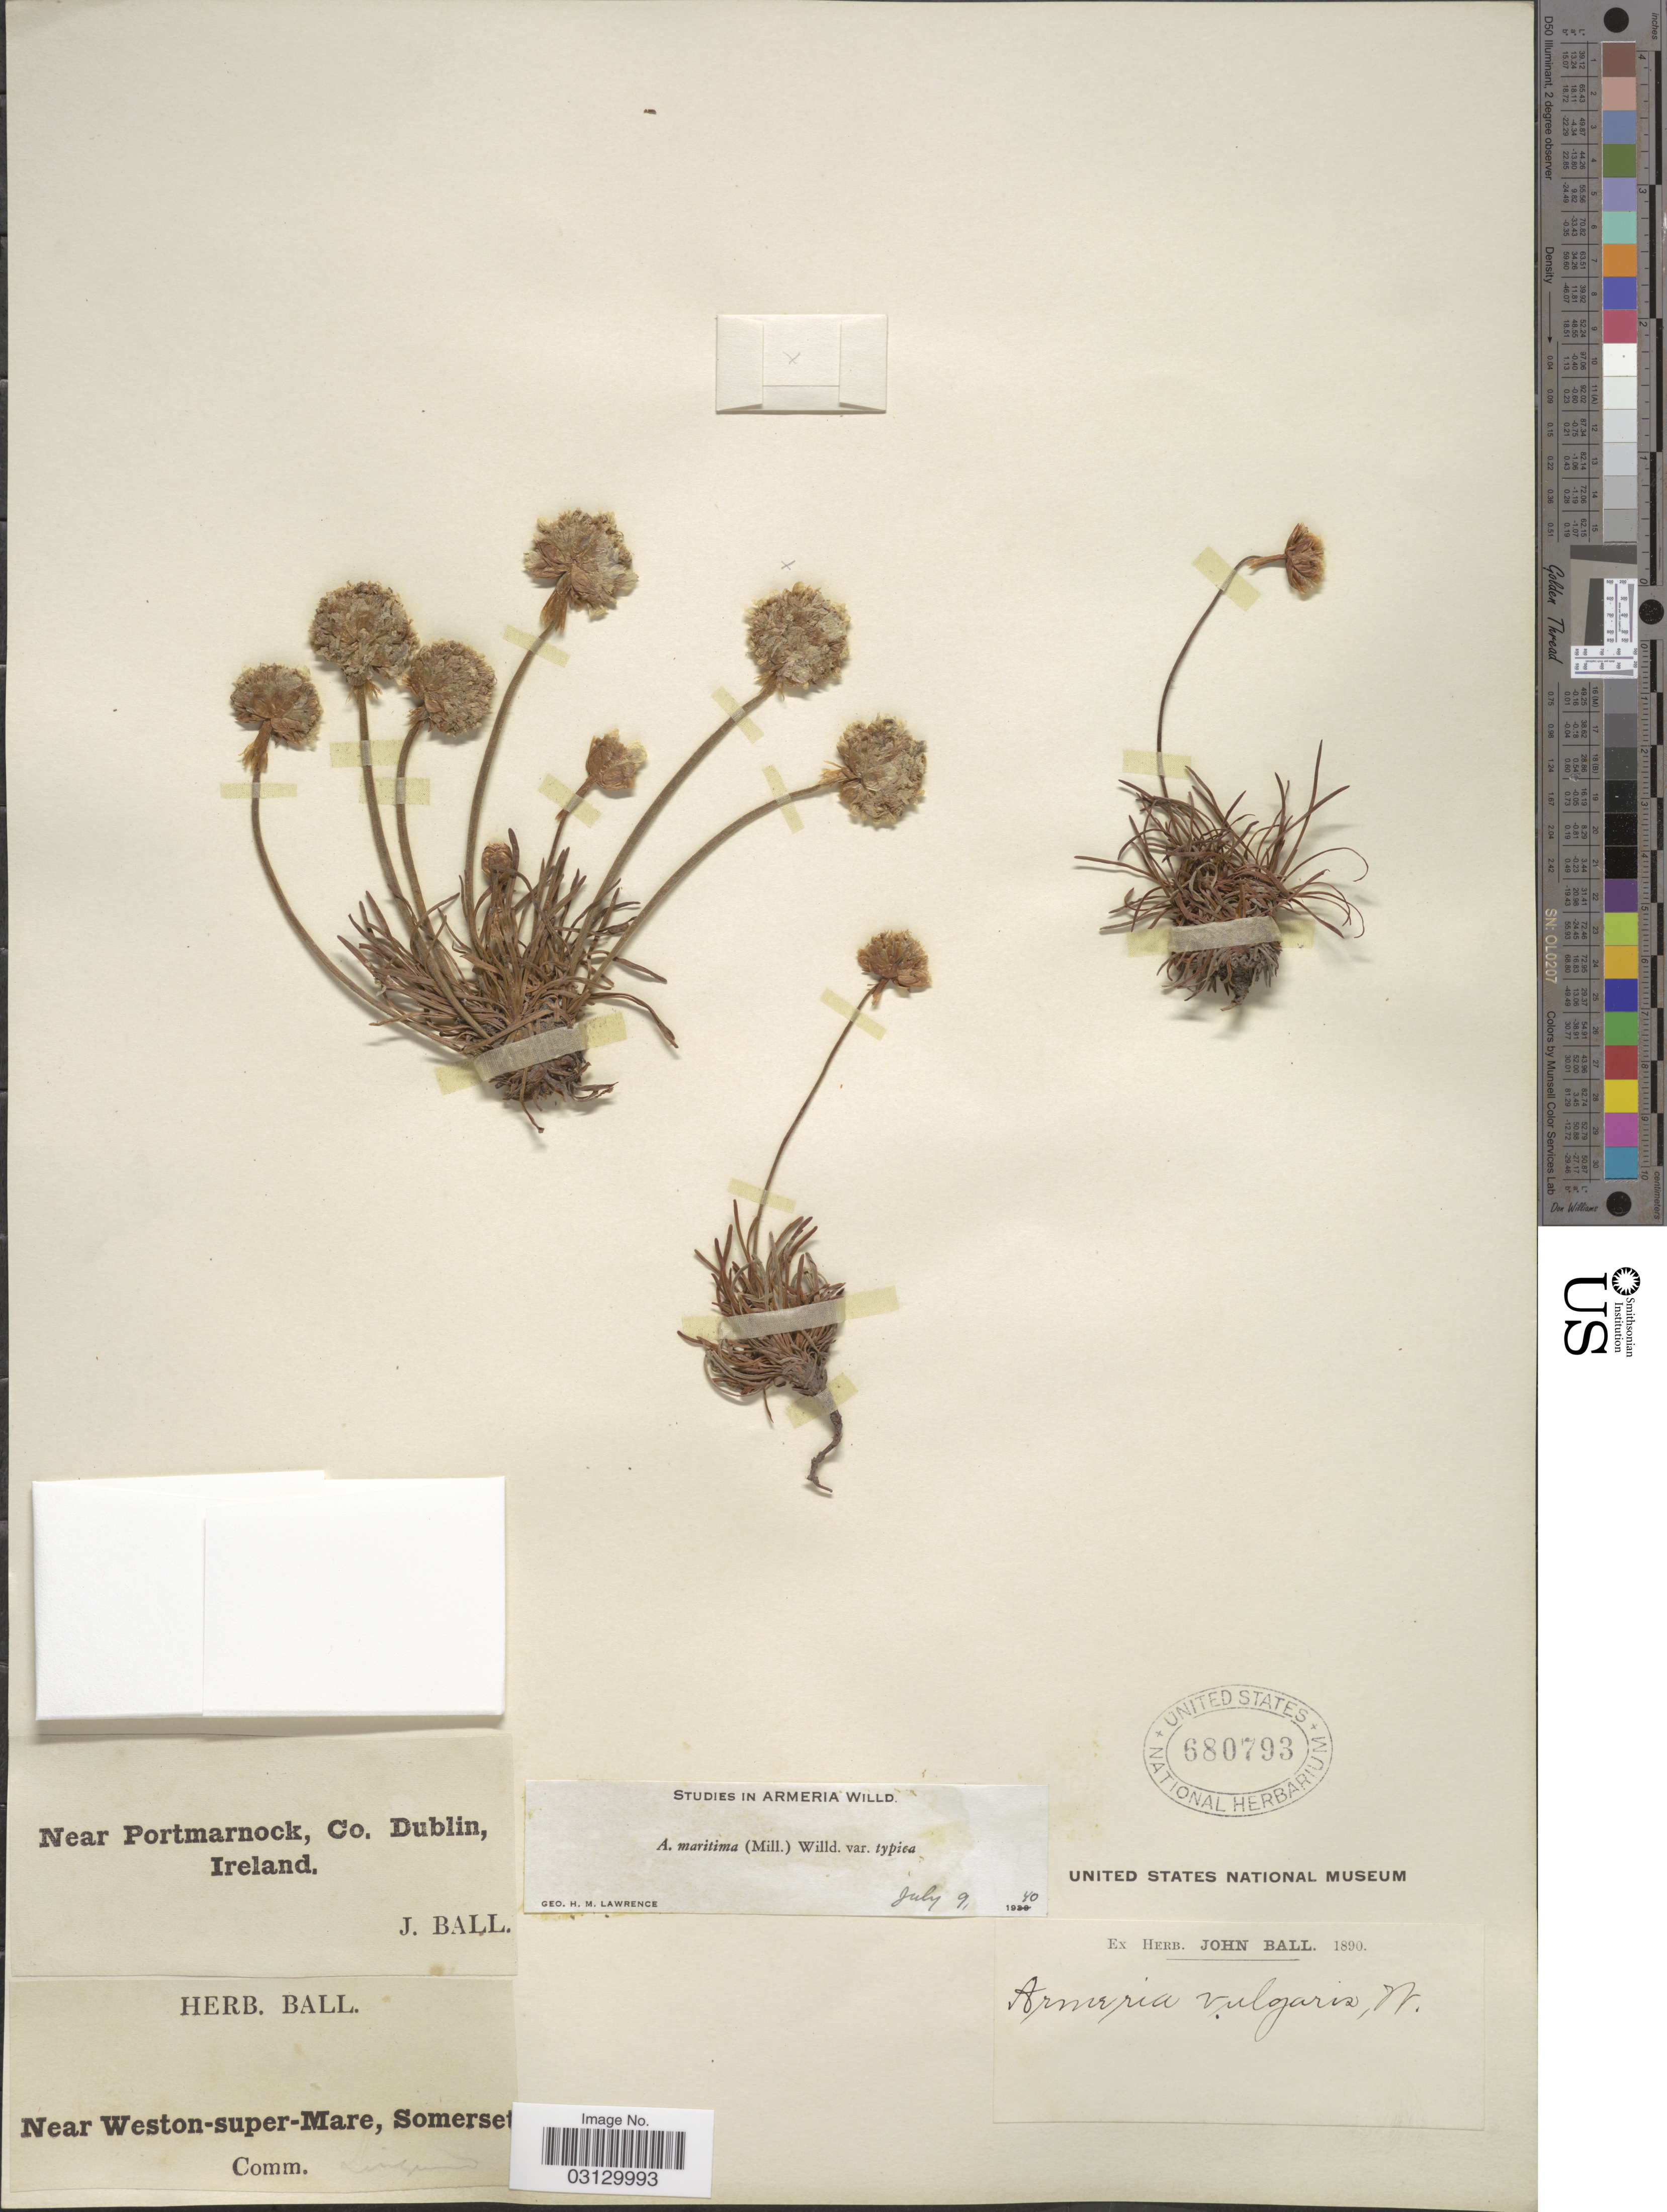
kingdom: Plantae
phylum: Tracheophyta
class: Magnoliopsida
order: Caryophyllales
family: Plumbaginaceae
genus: Armeria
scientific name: Armeria maritima subsp. maritima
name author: (Mill.) Willd.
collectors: J. Ball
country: Ireland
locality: Near Weston-super-Mare, Somerset [unsure placement] Near Portmarnock, Co. Dublin.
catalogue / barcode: US 680793